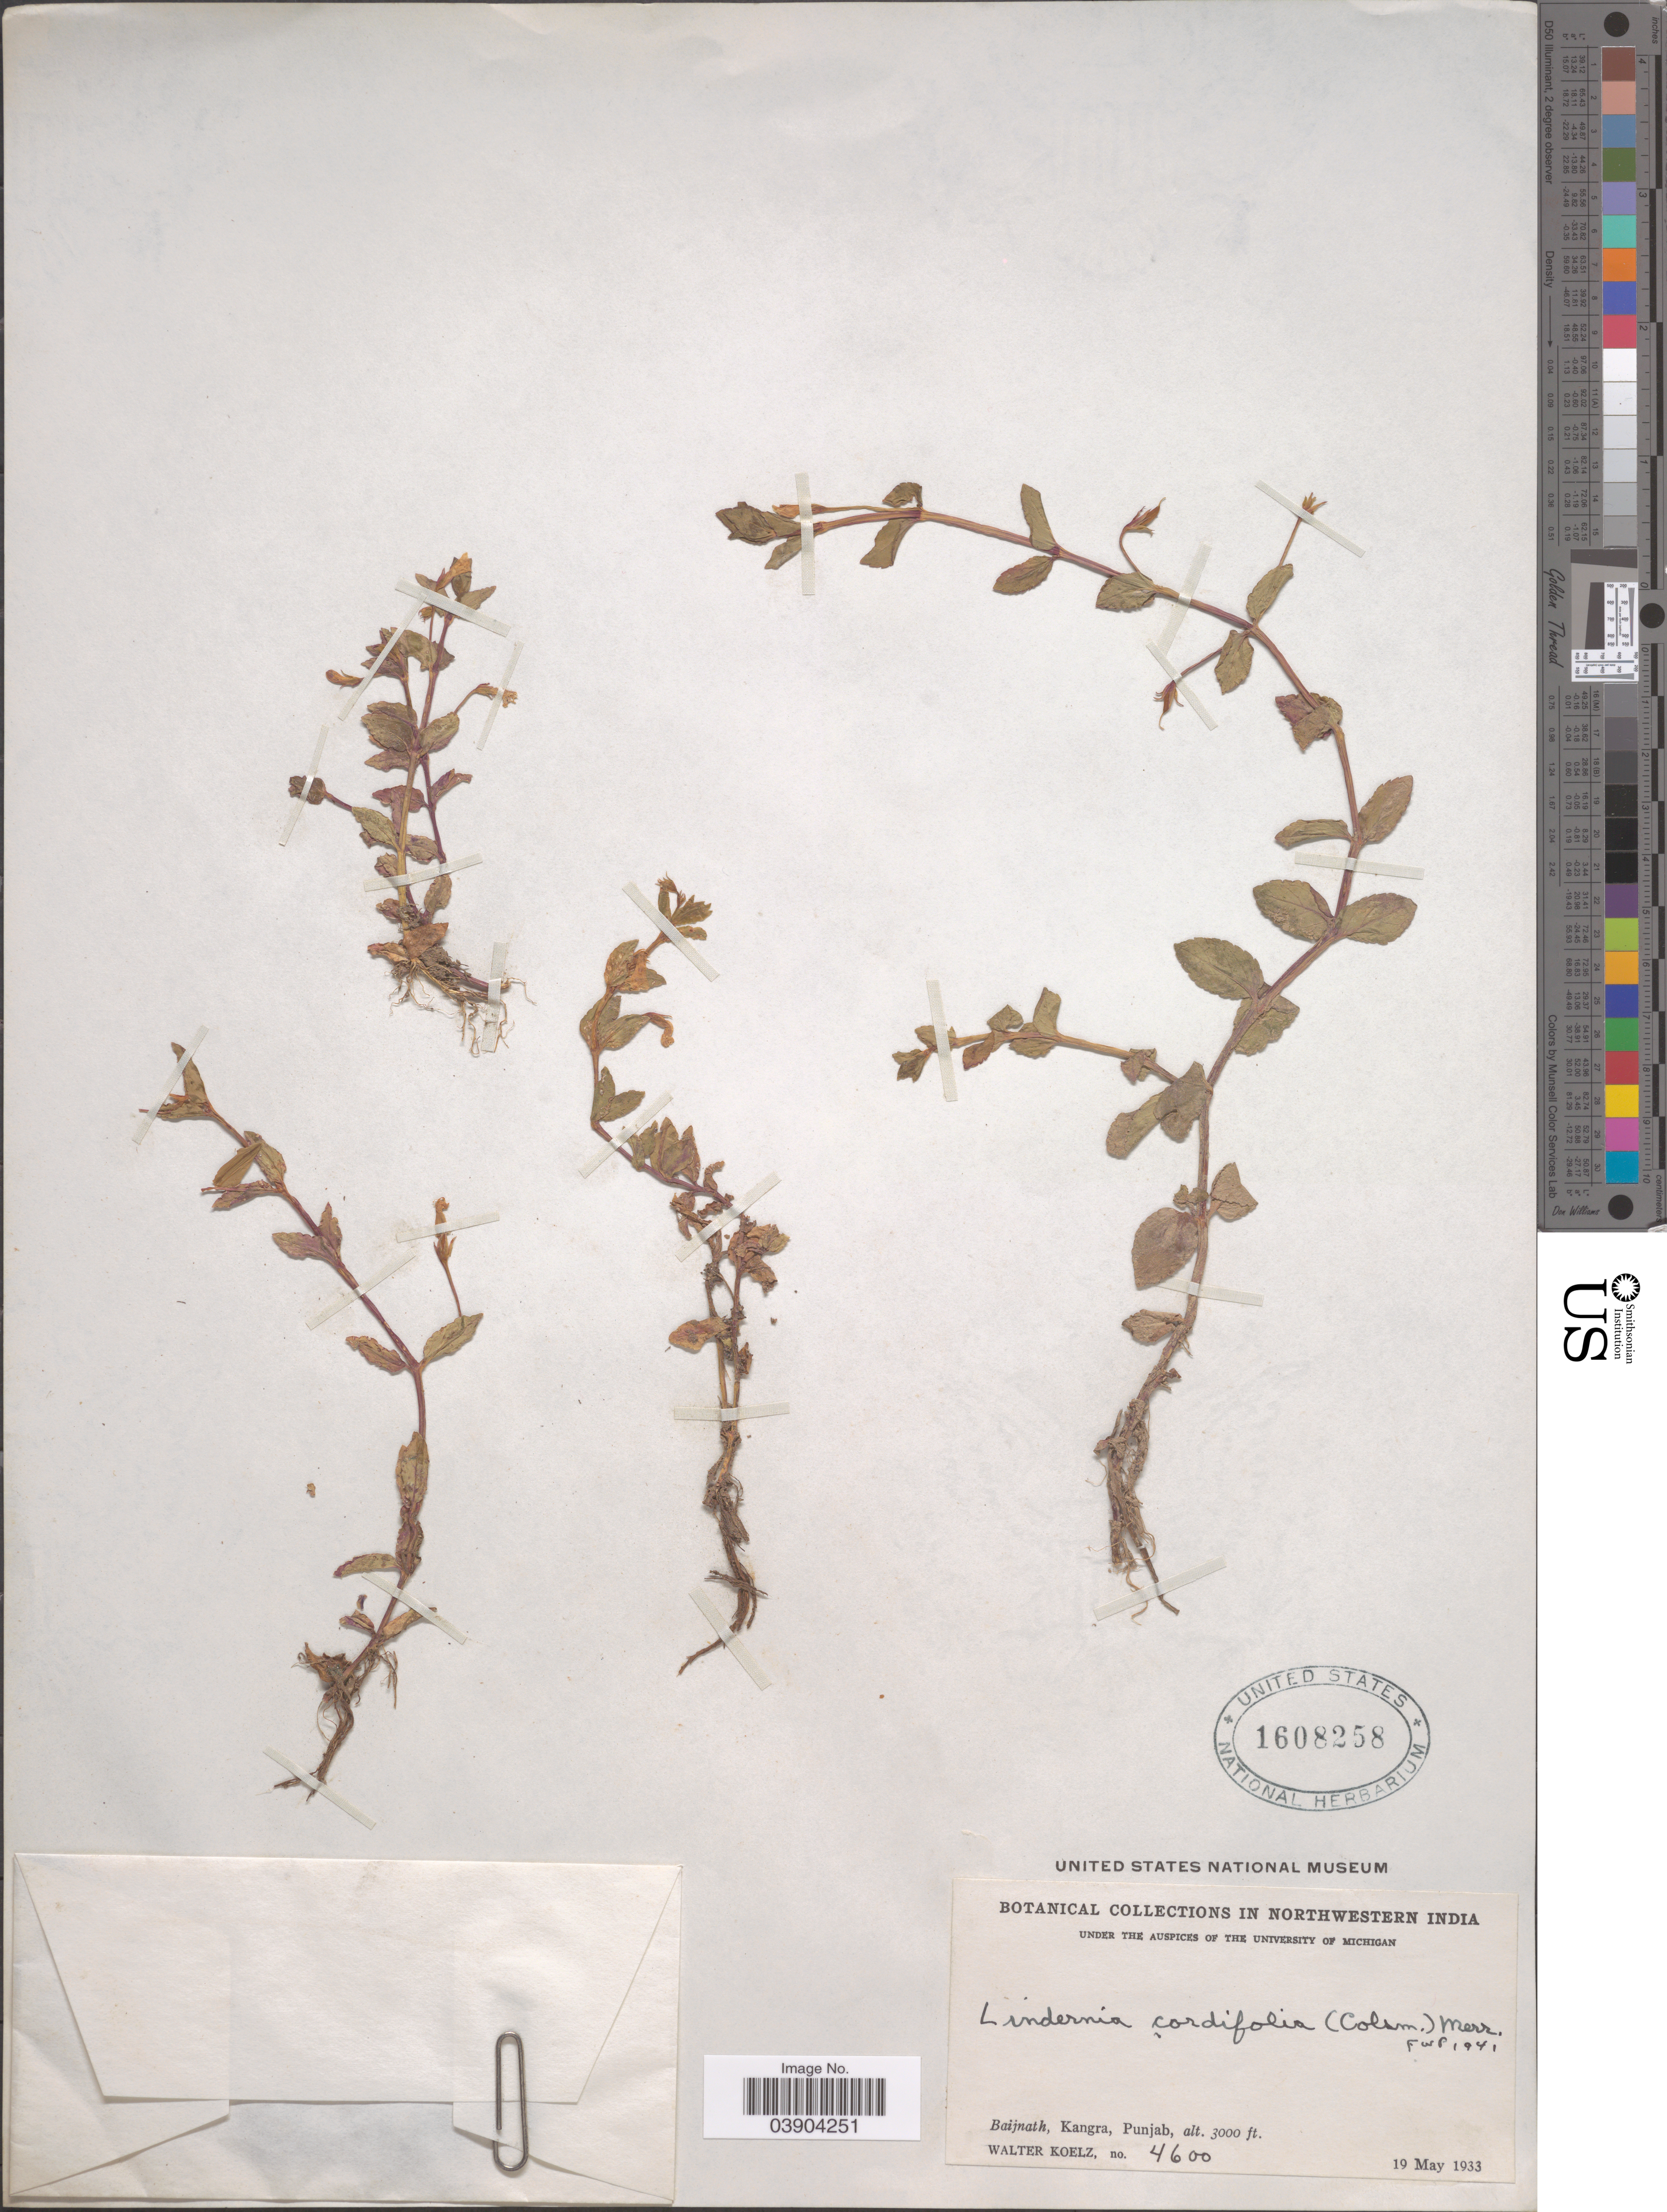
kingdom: Plantae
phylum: Tracheophyta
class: Magnoliopsida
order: Lamiales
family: Linderniaceae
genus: Lindernia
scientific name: Lindernia anagallis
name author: (Burm. f.) Pennell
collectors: W. N. Koelz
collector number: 4600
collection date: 1933-05-19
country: India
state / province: Punjab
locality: Northwestern India. Baijnath, Kangra.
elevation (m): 914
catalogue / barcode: US 1608258